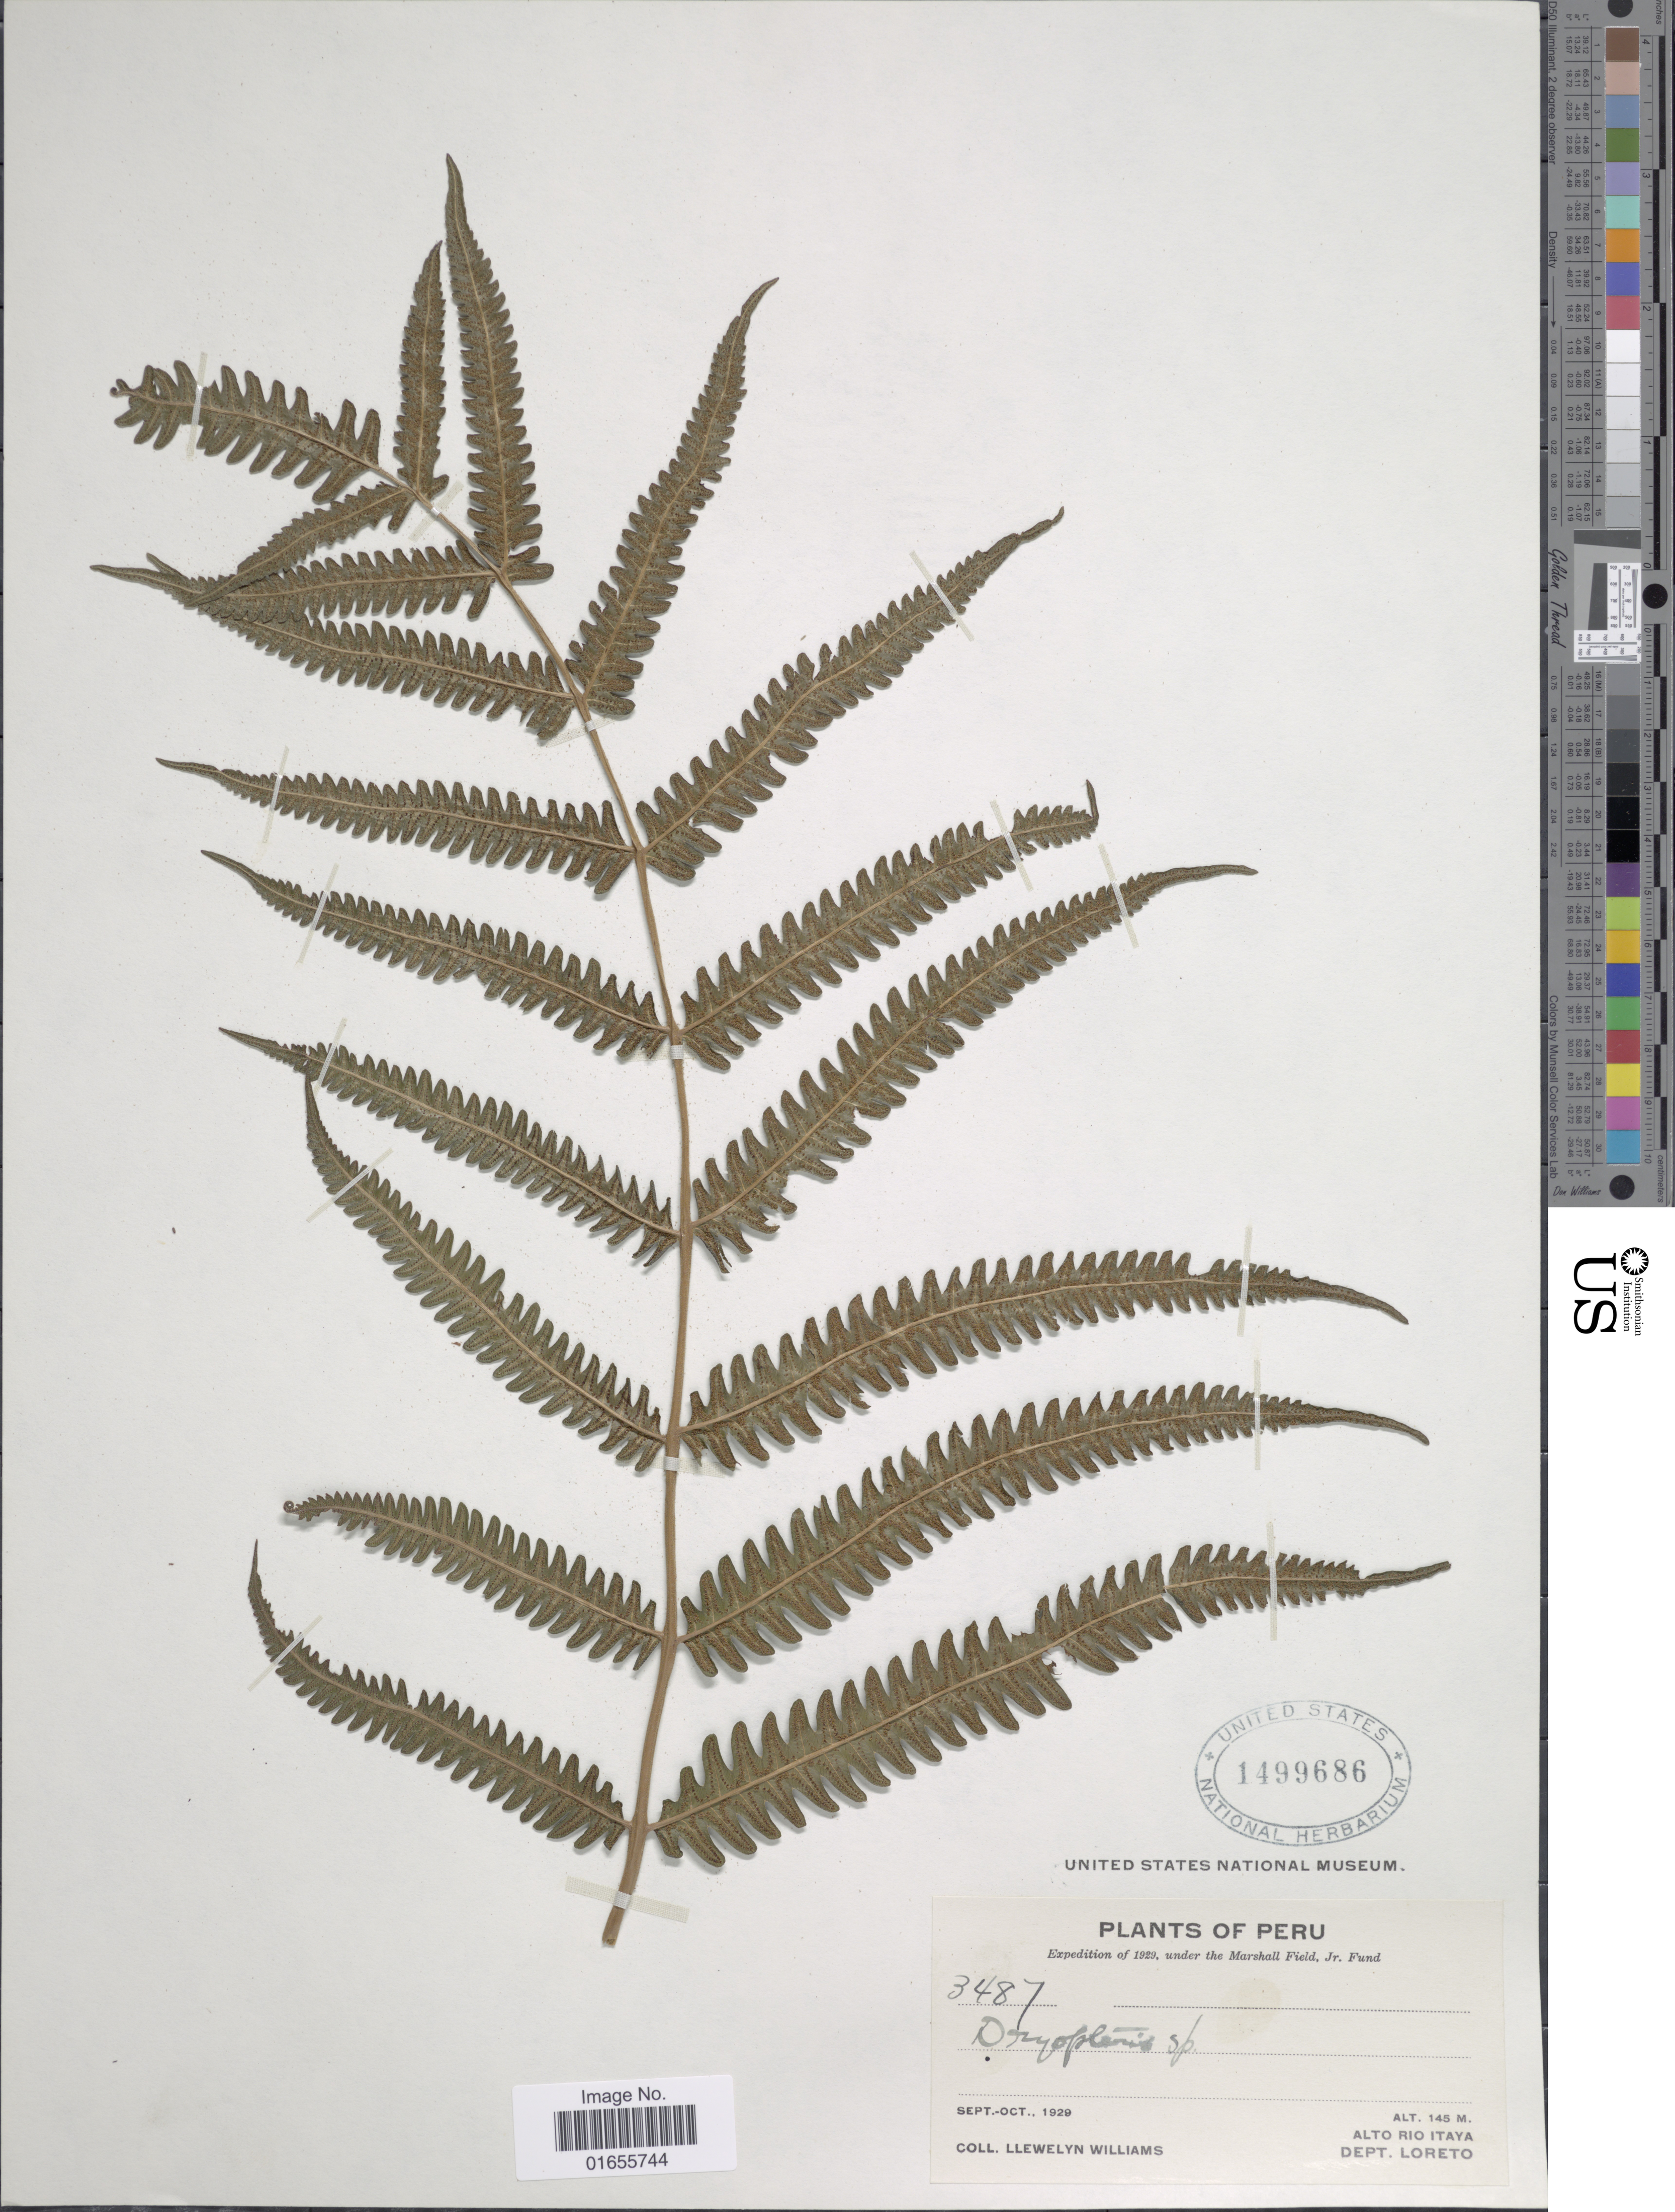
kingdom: Plantae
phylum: Tracheophyta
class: Polypodiopsida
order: Polypodiales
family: Thelypteridaceae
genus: Goniopteris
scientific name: Goniopteris sp.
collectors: Ll. Williams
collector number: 3487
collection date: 1929-09/1929-10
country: Peru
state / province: Loreto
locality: Alto Rio Itaya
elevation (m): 145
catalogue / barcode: US 1499686